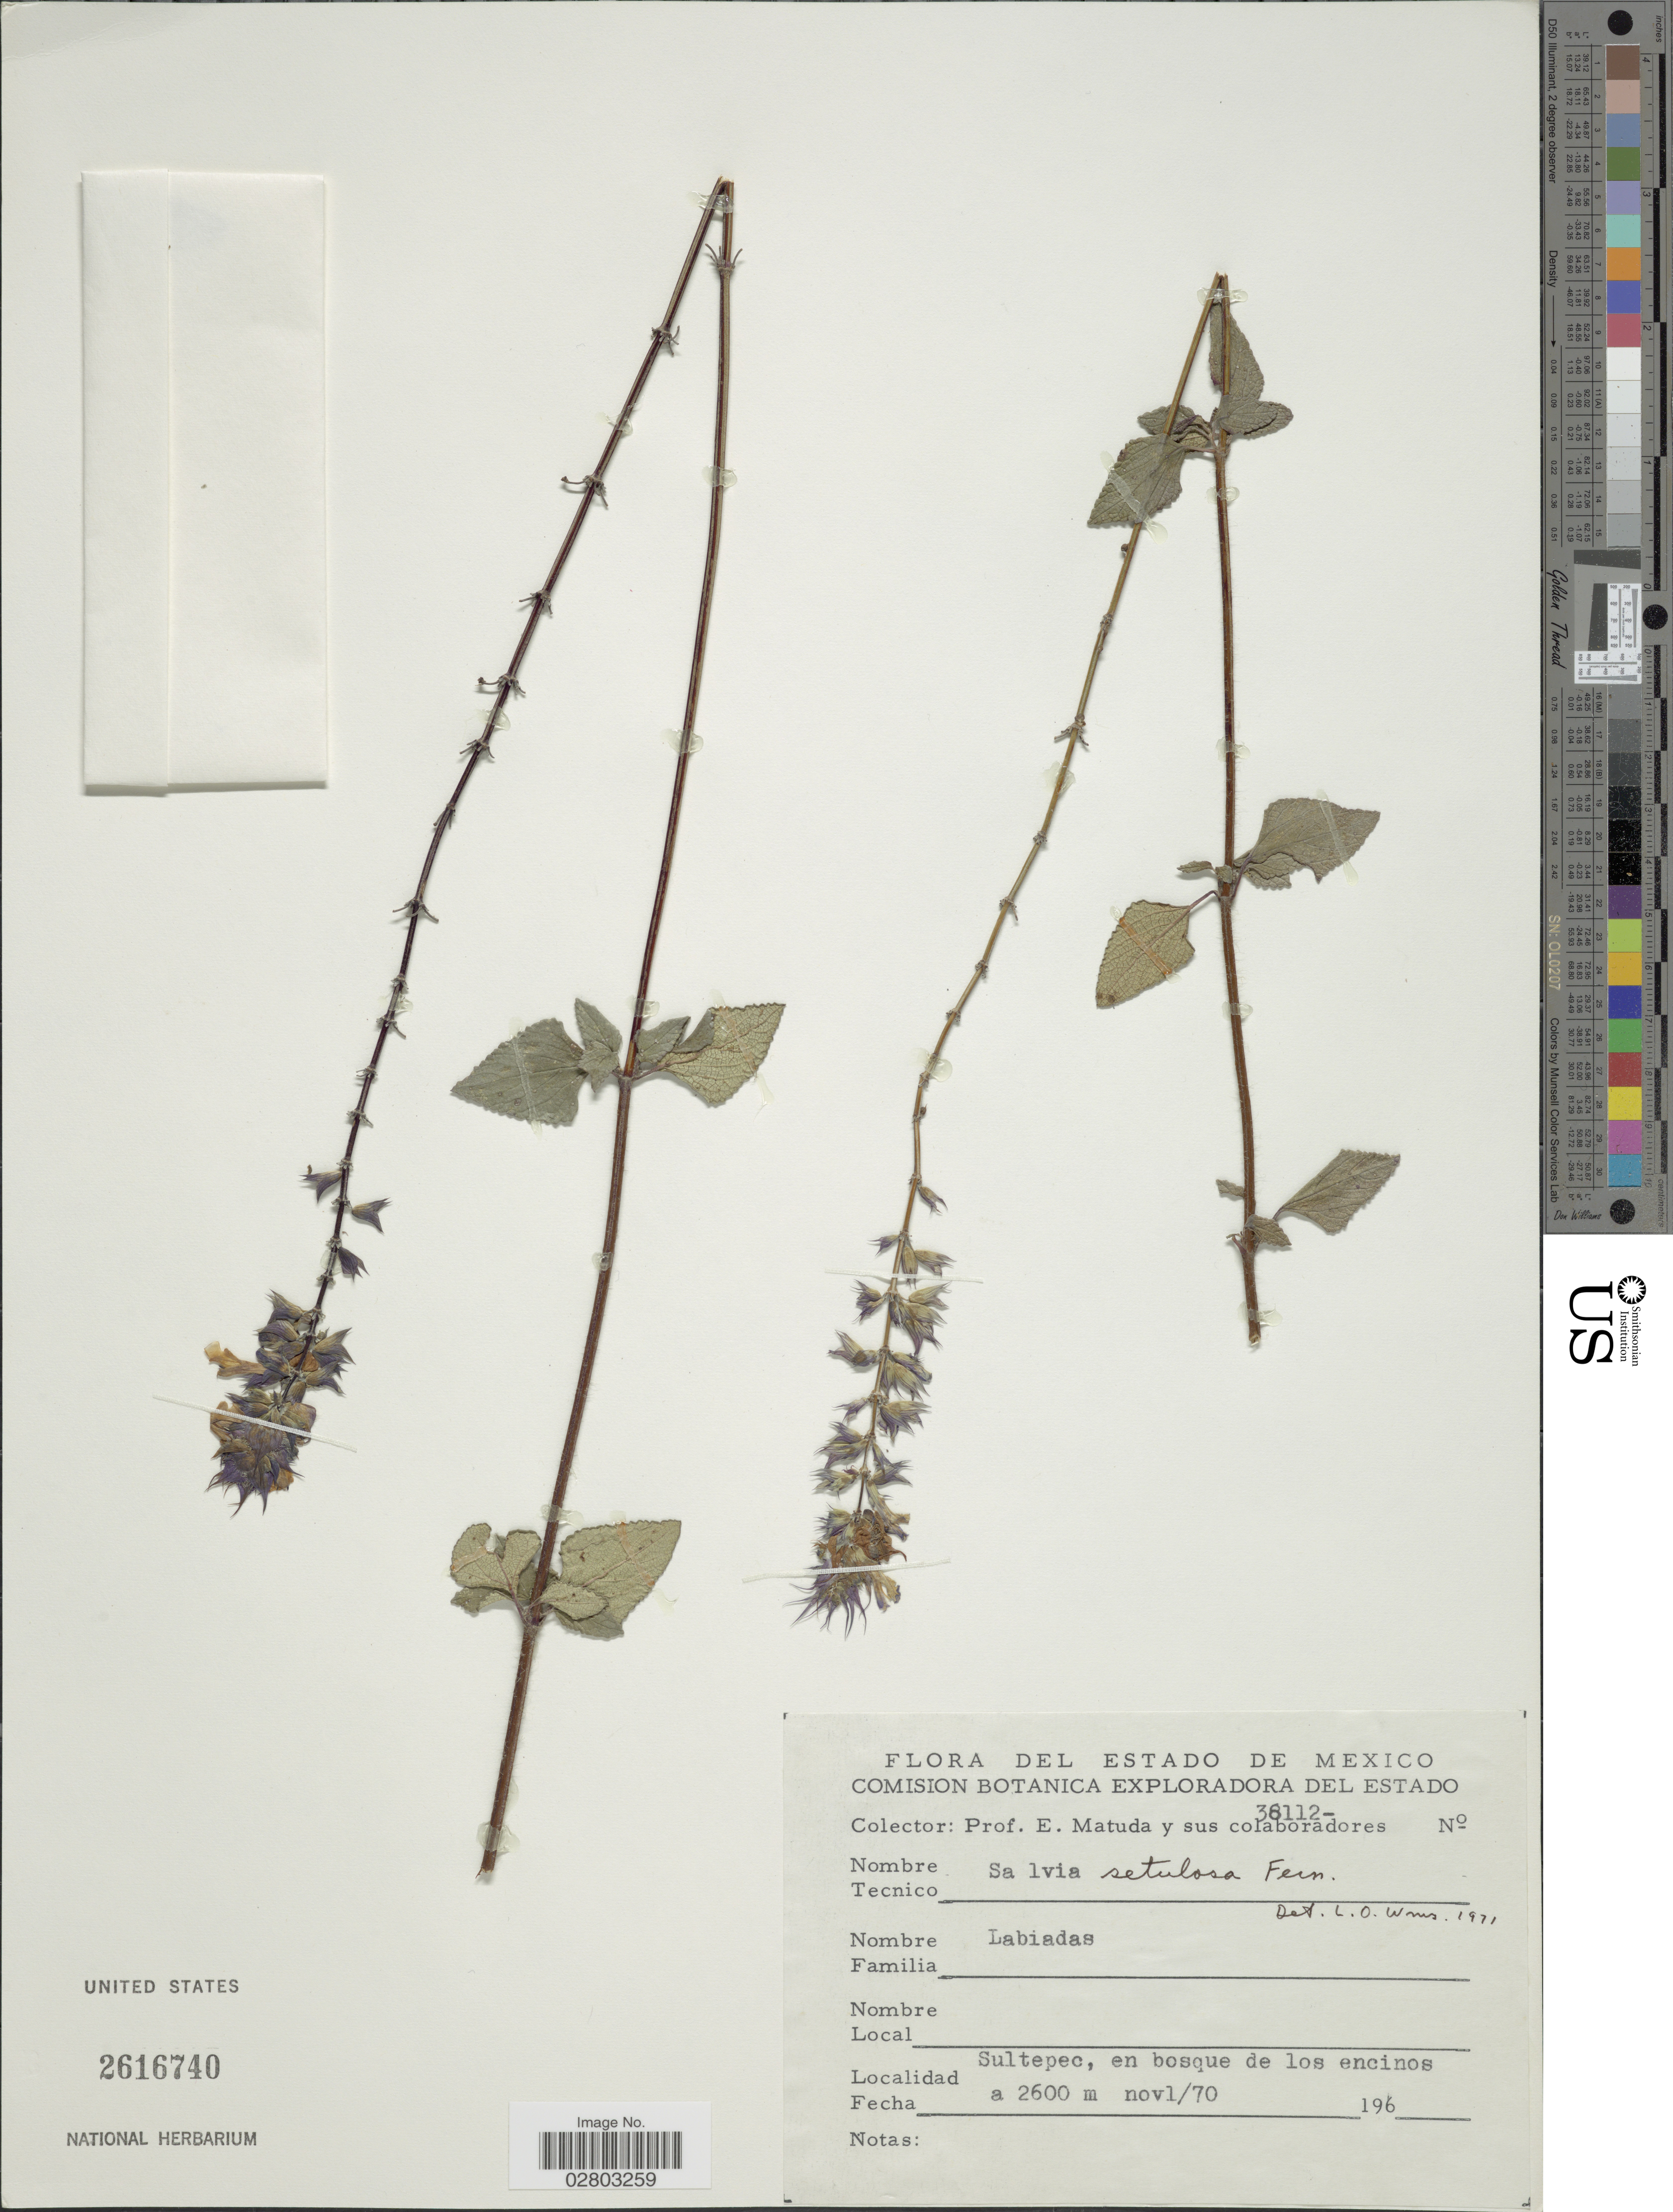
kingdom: Plantae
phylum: Tracheophyta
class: Magnoliopsida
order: Lamiales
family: Lamiaceae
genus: Salvia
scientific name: Salvia setulosa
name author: Fernald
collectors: E. Matuda & Sus Colaboradores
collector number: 38112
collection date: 1970-11-01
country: Mexico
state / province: México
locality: Sultepec, en bosque de los encinos.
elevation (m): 2600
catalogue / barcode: US 2616740